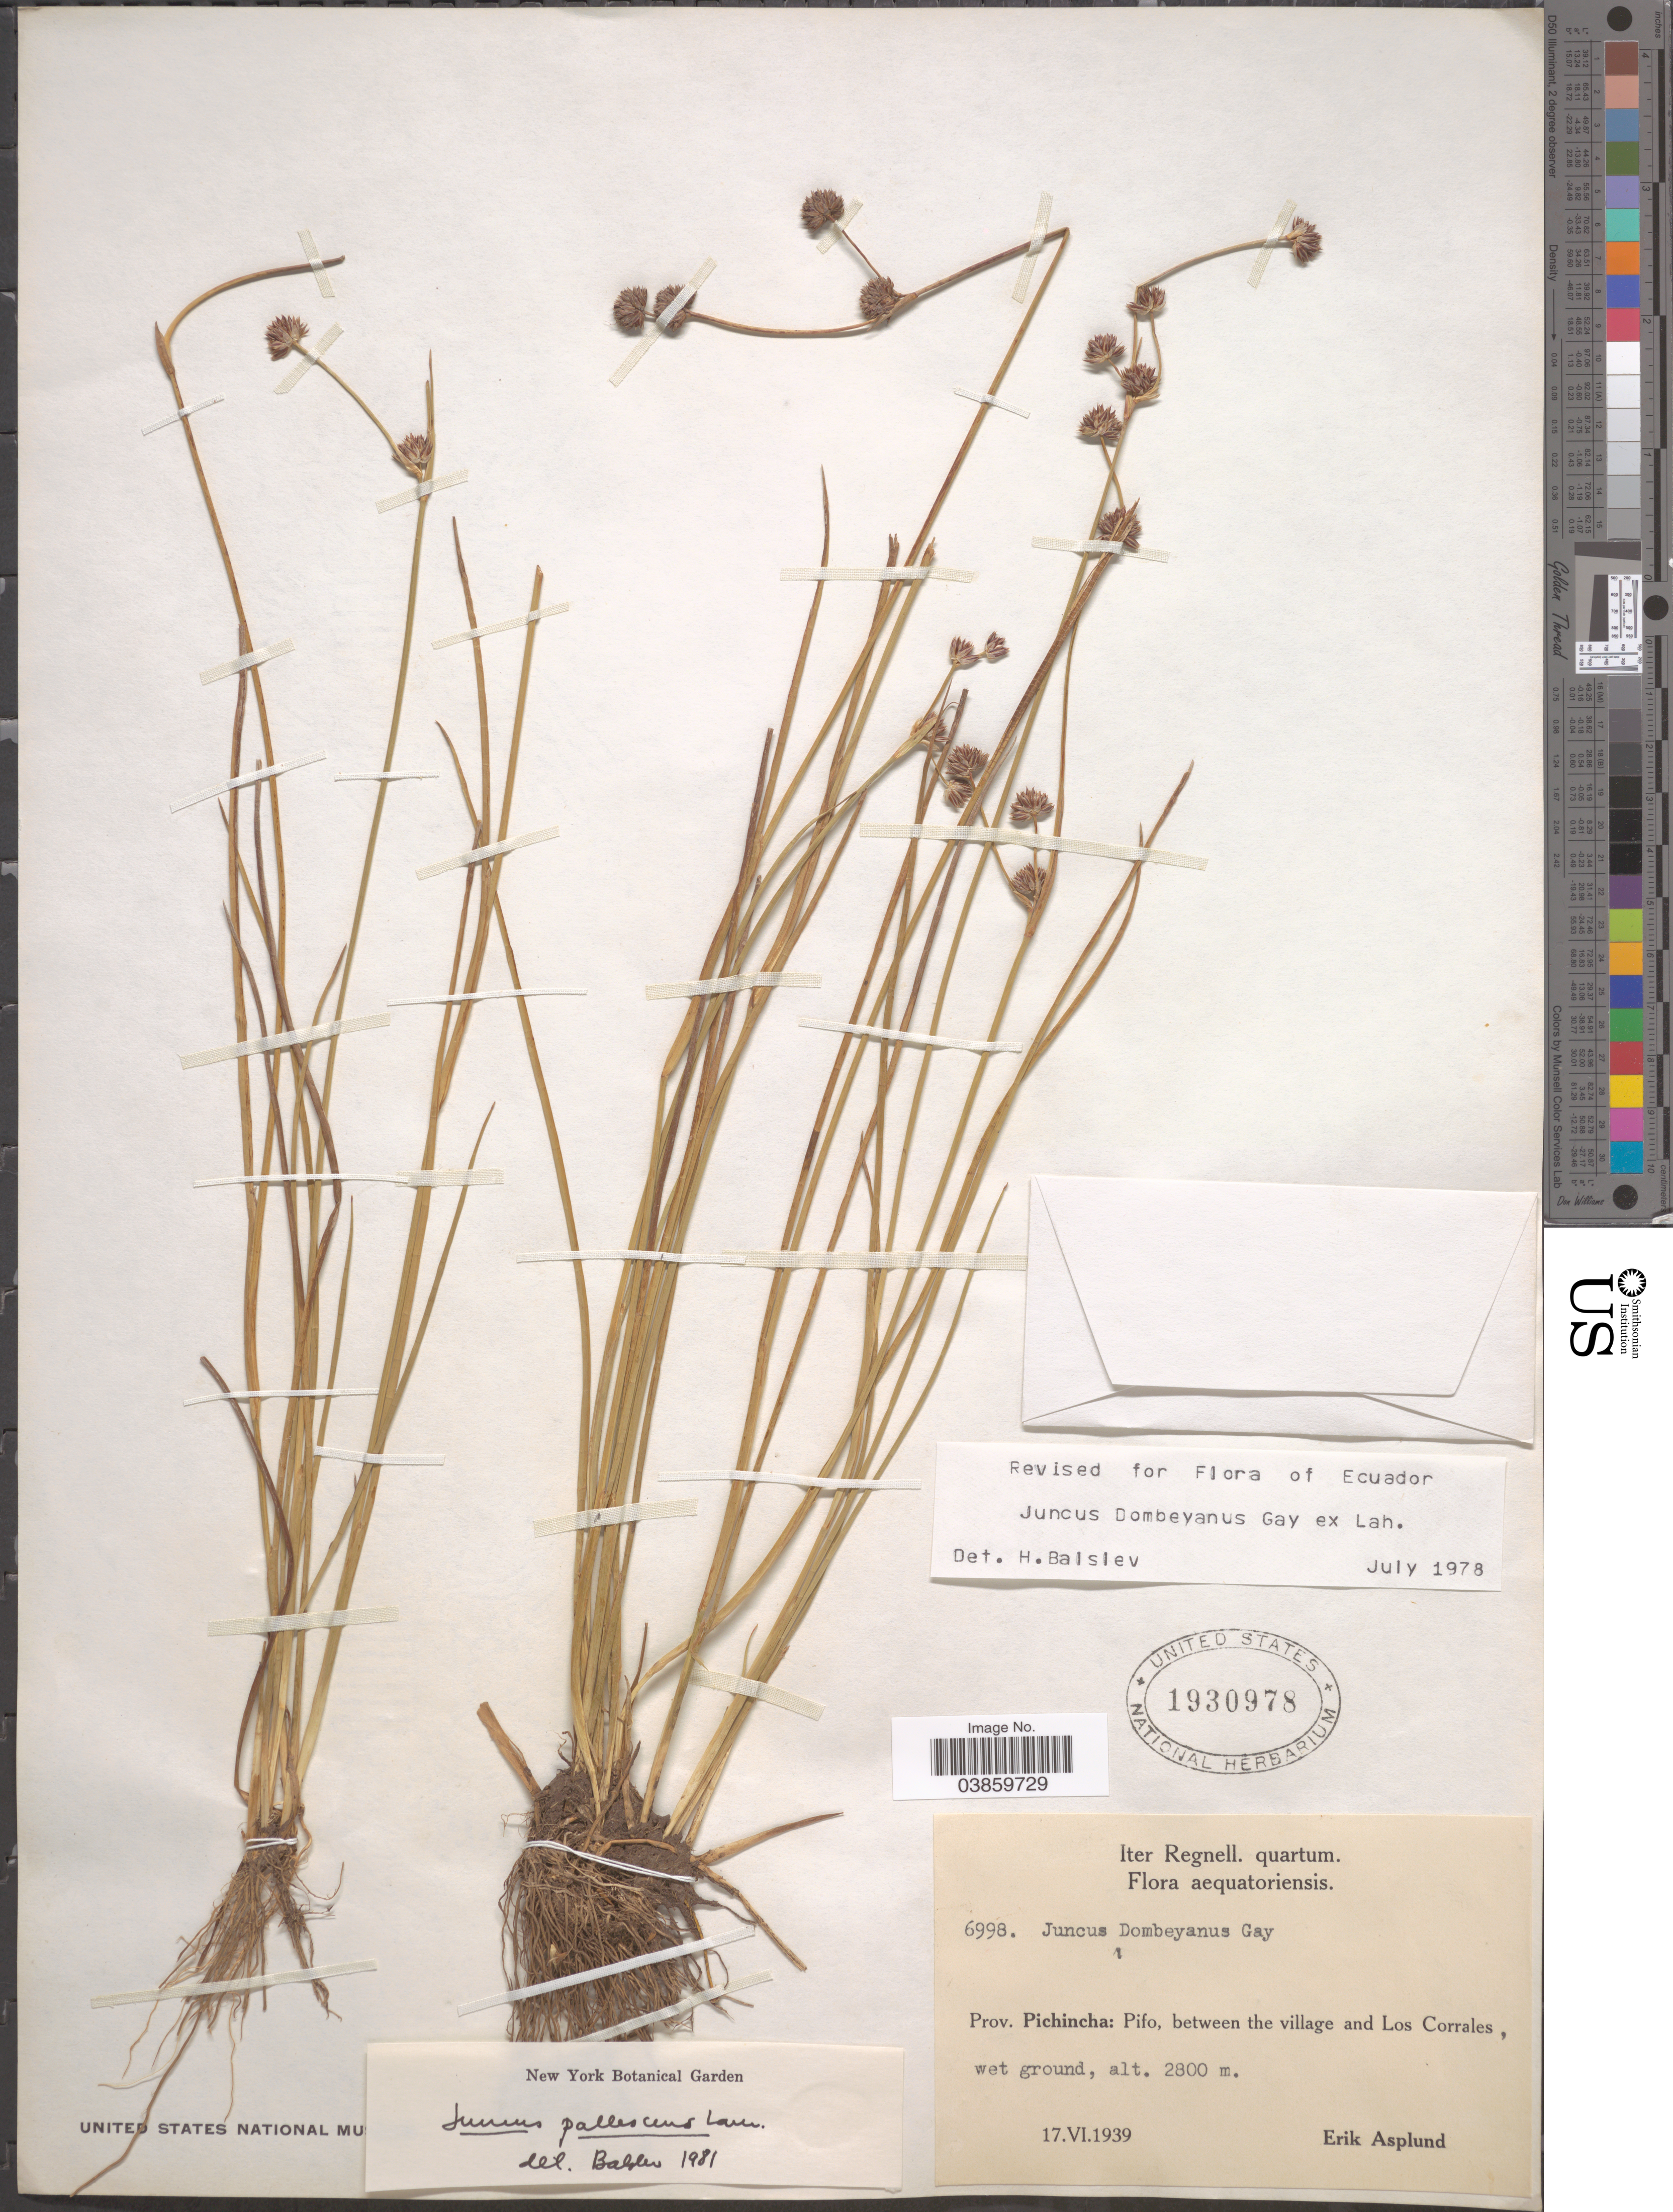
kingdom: Plantae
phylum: Tracheophyta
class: Liliopsida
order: Poales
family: Juncaceae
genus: Juncus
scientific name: Juncus pallescens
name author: Lam.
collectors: E. Asplund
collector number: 6998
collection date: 1939-06-17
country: Ecuador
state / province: Pichincha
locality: Pifo, between the village and Los Corrales, wet ground.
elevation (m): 2800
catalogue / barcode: US 1930978